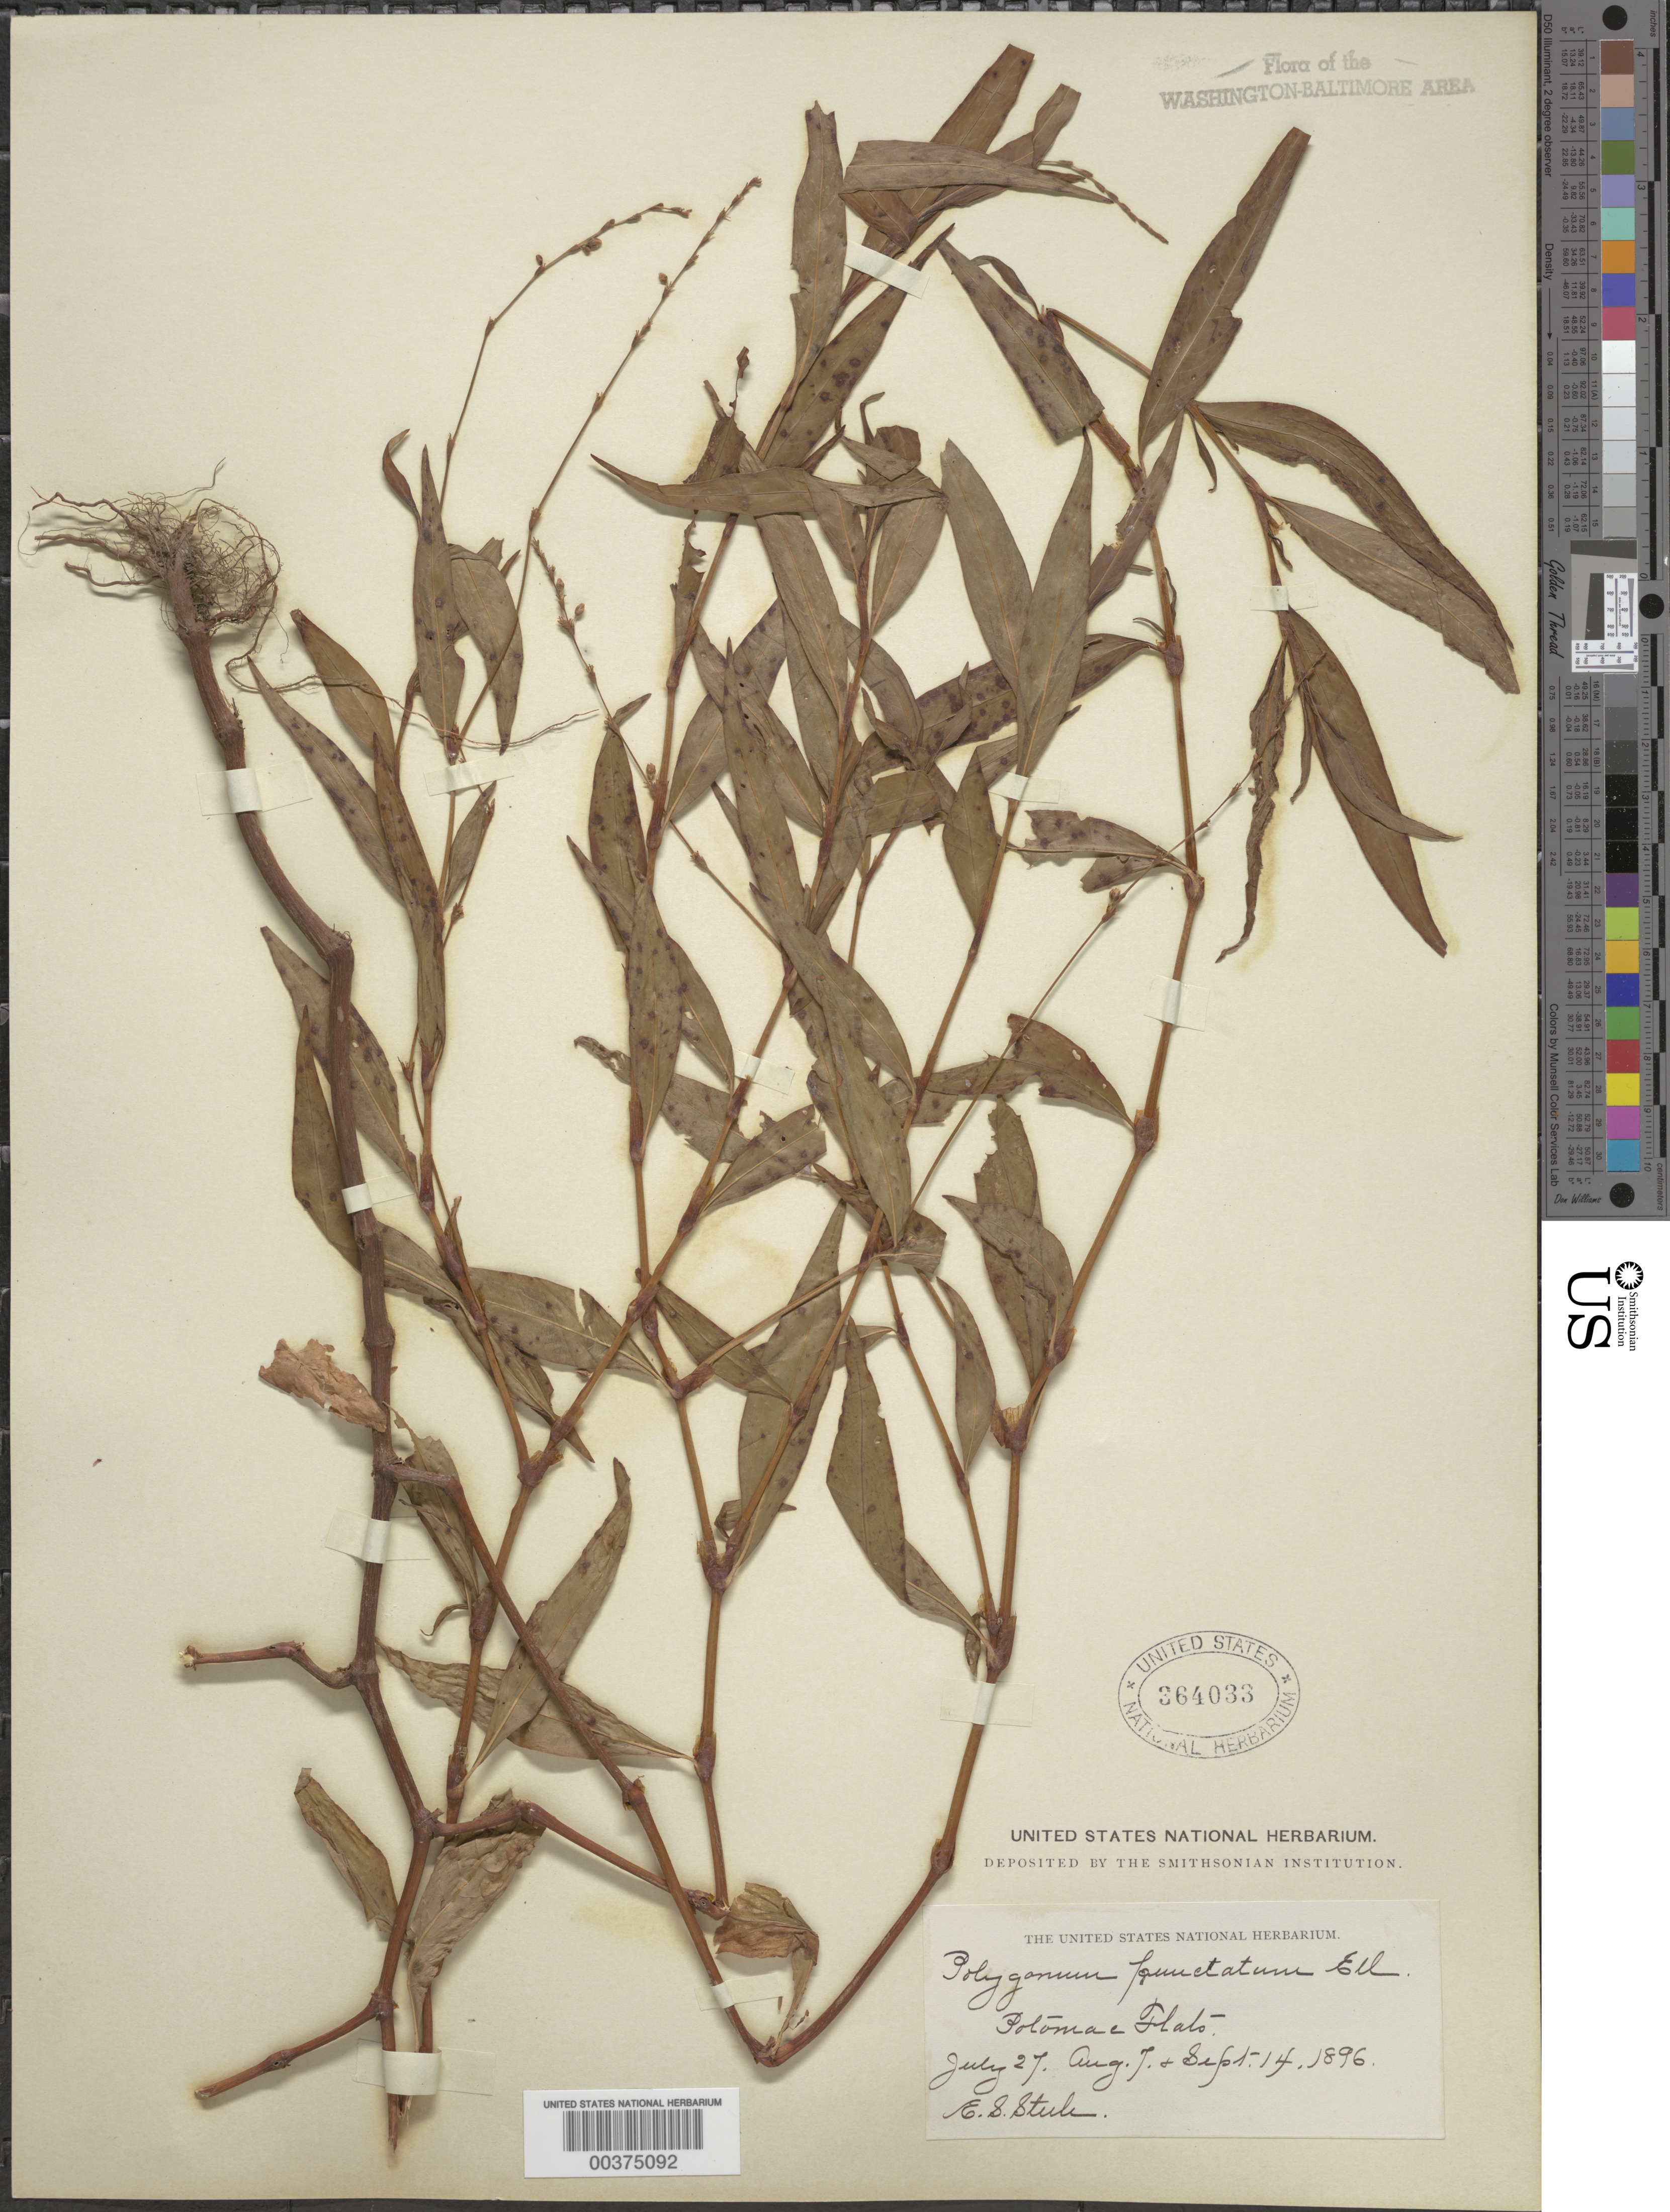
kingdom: Plantae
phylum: Tracheophyta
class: Magnoliopsida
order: Caryophyllales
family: Polygonaceae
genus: Persicaria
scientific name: Persicaria punctata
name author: (Elliott) Small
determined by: Atha, D. E.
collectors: E. Steele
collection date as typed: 27 Jul 1896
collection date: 1896-07-27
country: United States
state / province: District of Columbia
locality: Potomac Flats C. and O. Canal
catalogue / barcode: US 364033